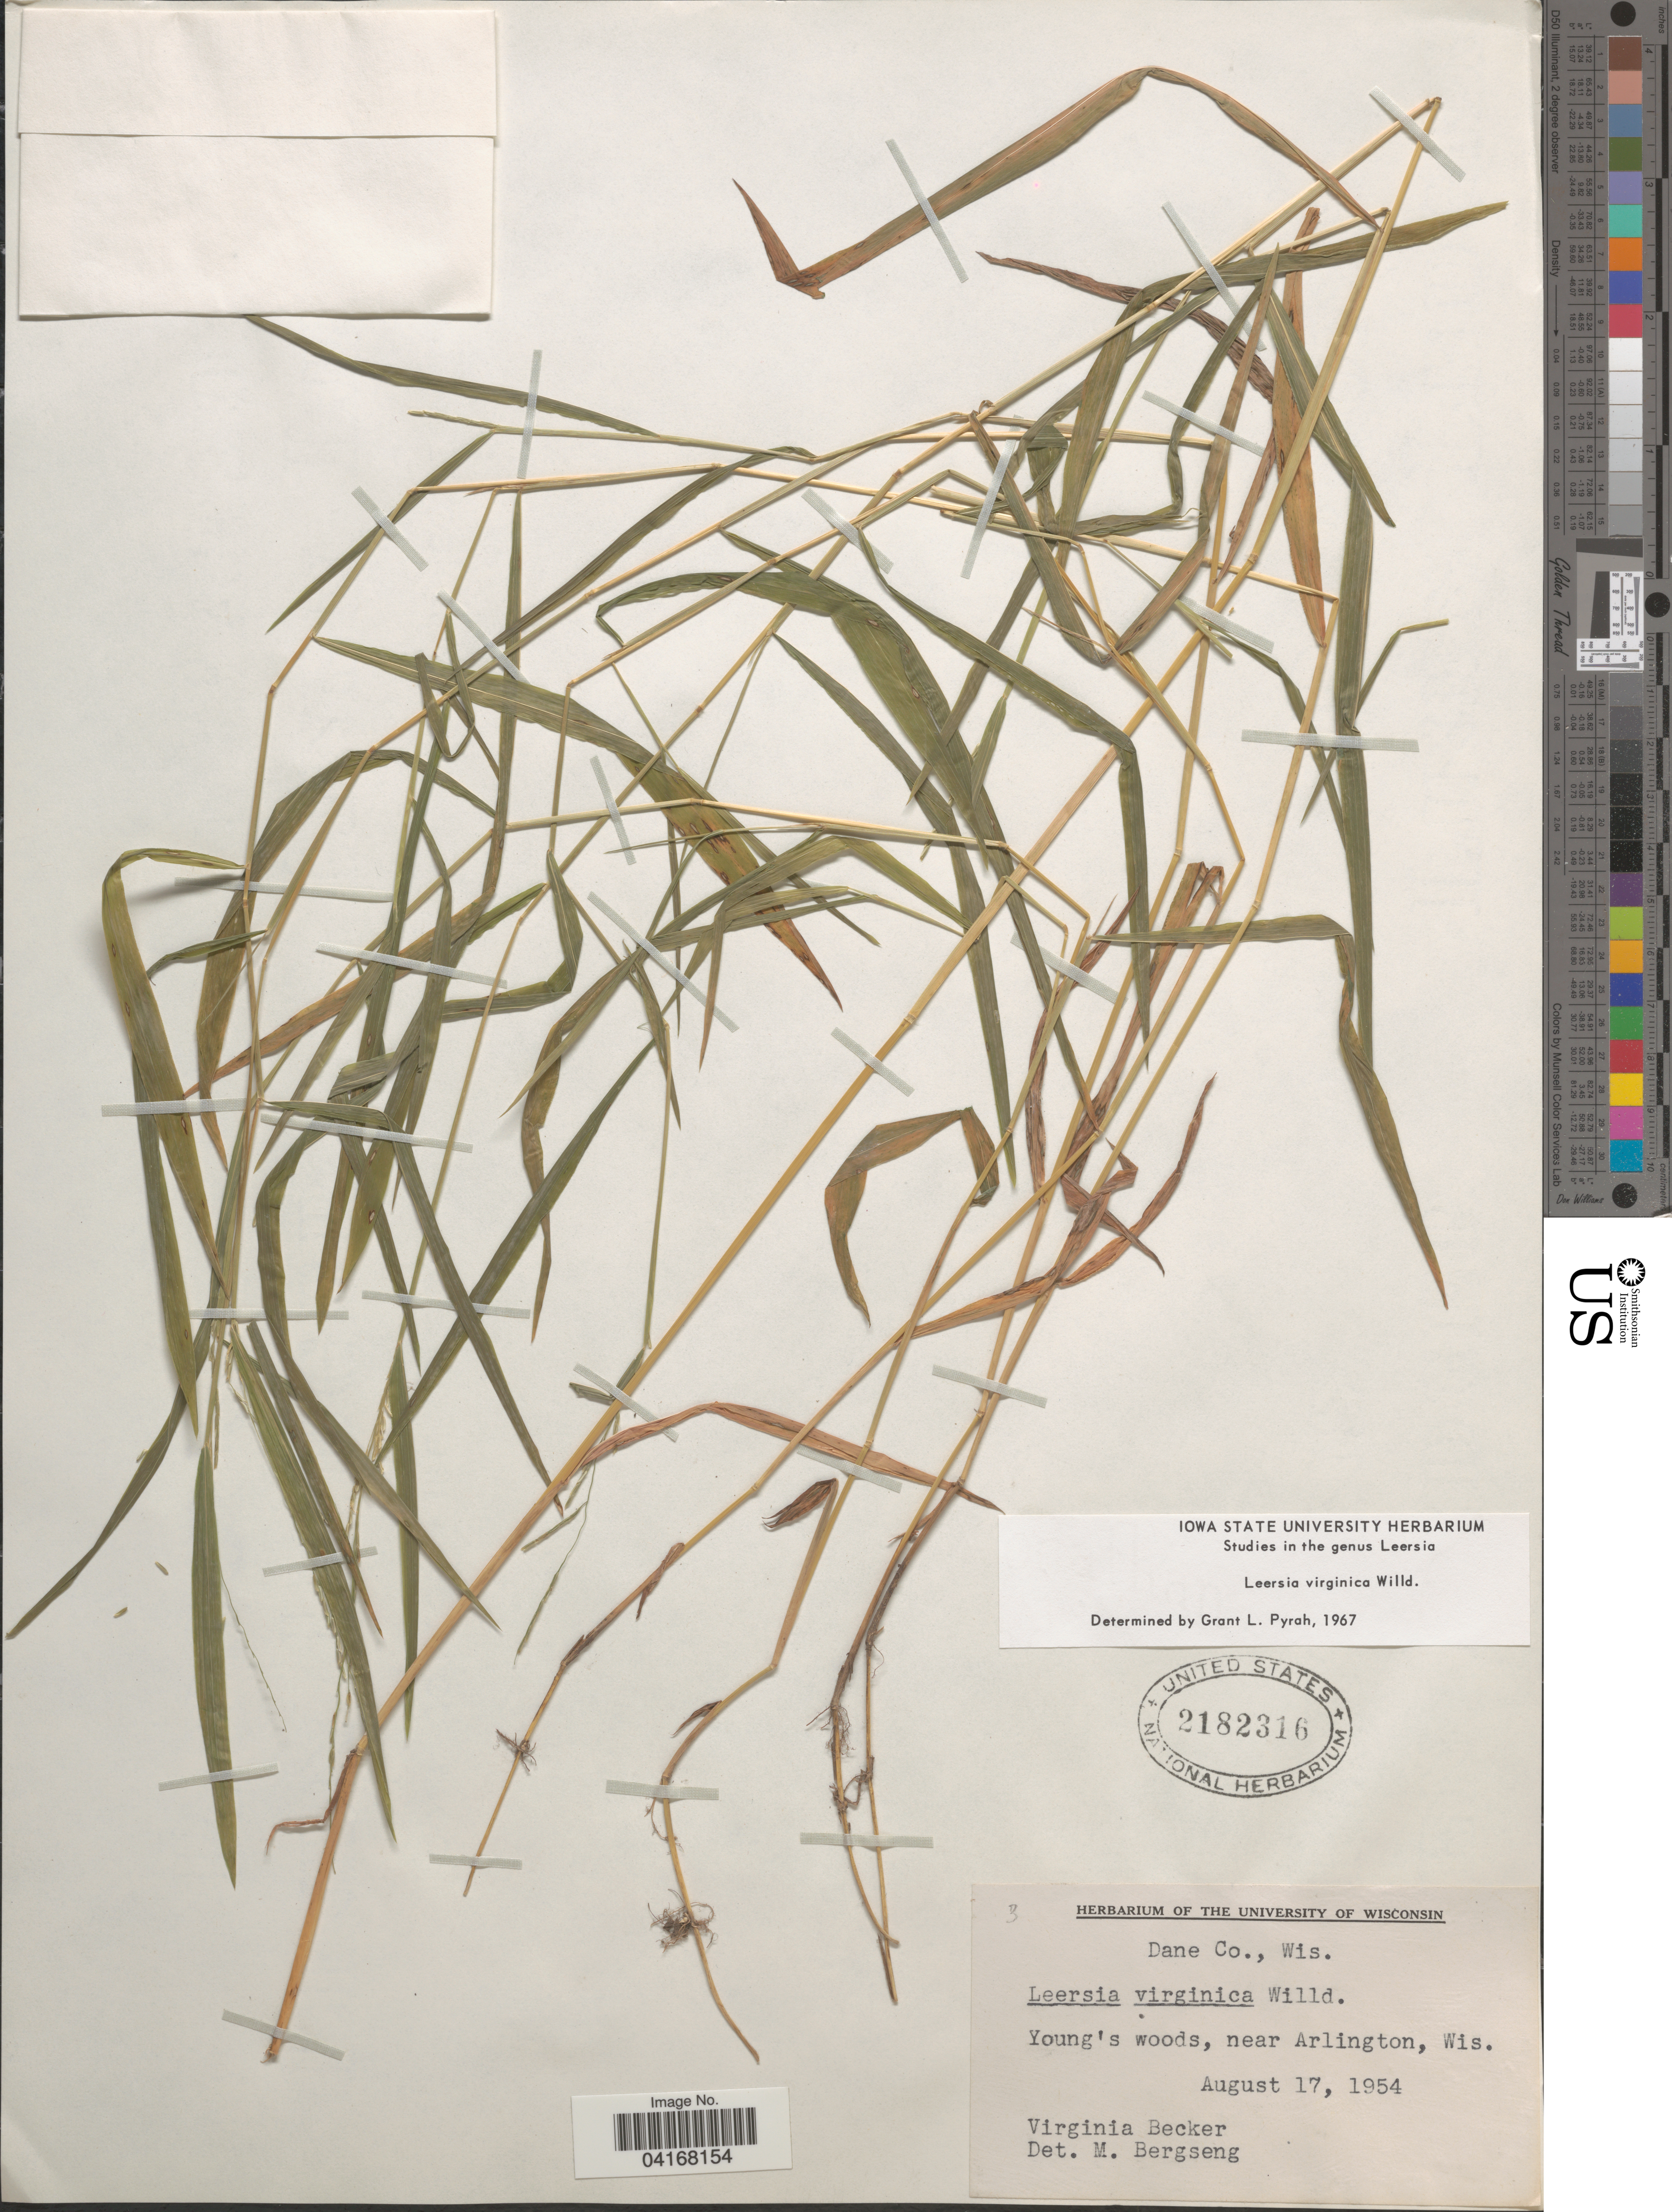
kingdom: Plantae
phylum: Tracheophyta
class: Liliopsida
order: Poales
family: Poaceae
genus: Leersia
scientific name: Leersia virginica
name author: Willd.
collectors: V. Becker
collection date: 1954-08-17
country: United States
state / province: Wisconsin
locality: Dane Co. Young's woods, near Arlington.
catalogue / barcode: US 2182316